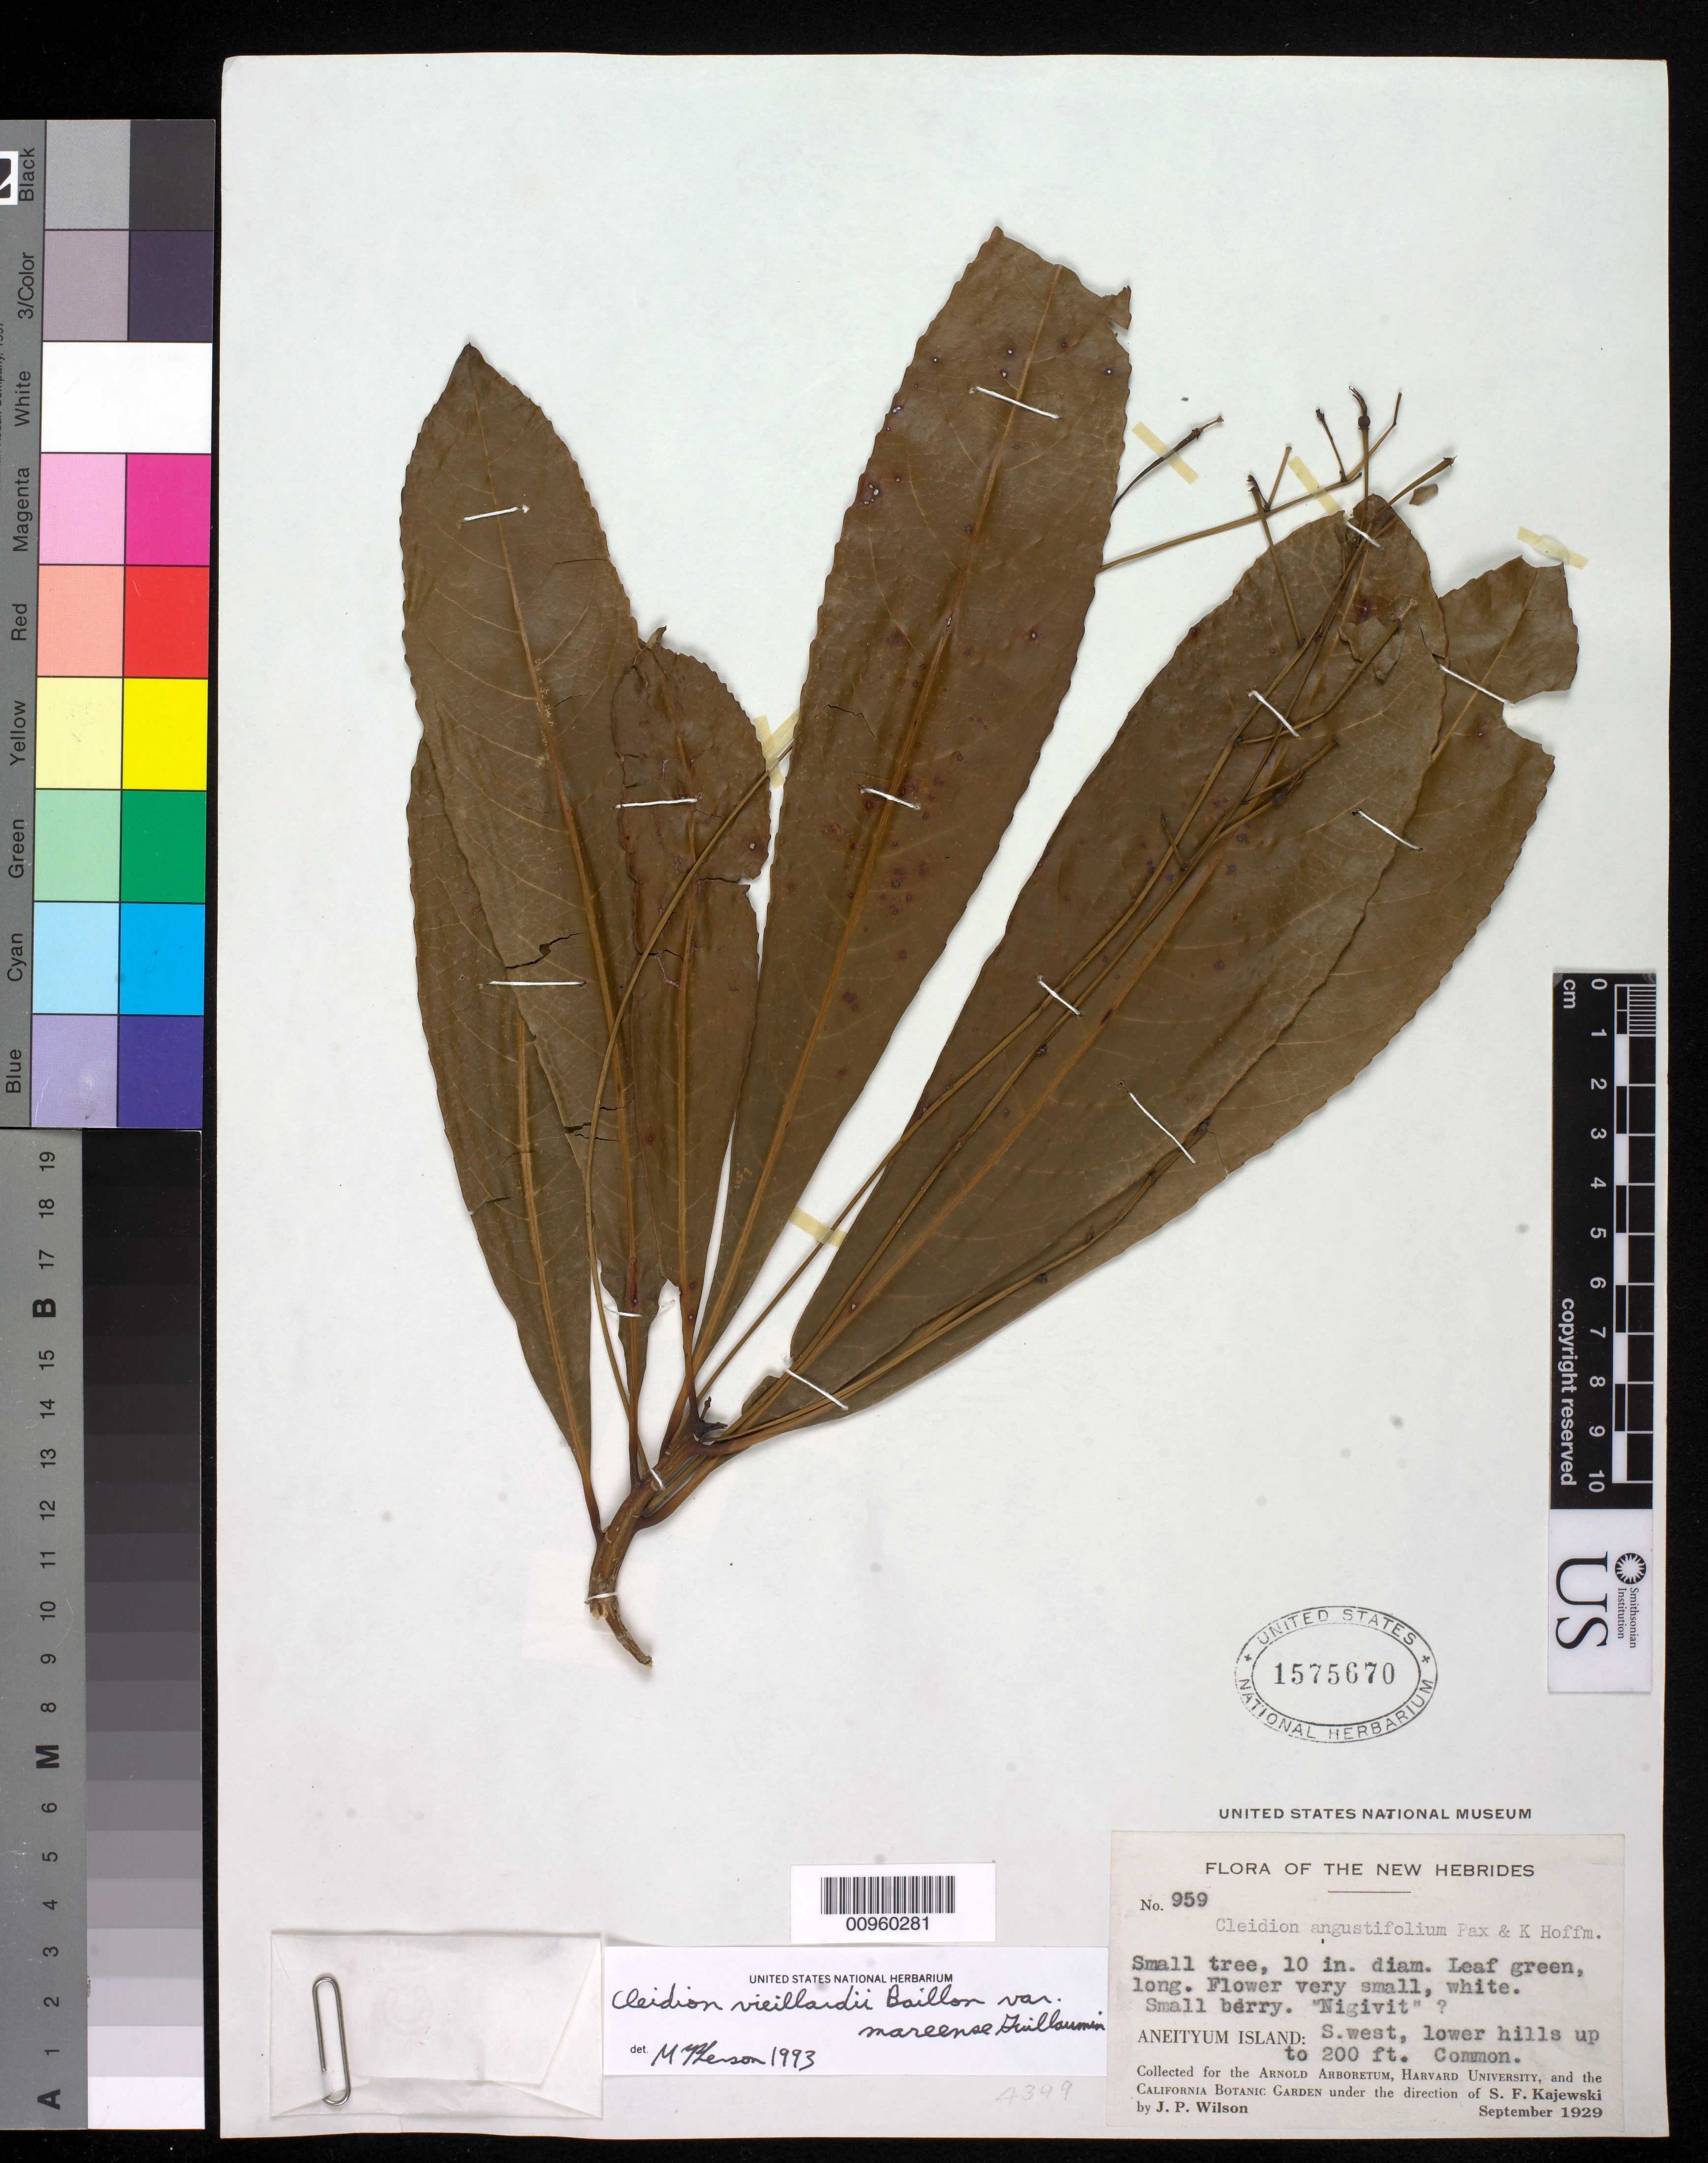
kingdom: Plantae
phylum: Tracheophyta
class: Magnoliopsida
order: Malpighiales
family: Euphorbiaceae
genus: Cleidion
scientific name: Cleidion vieillardii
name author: Baill.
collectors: J. P. Wilson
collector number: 959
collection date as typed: Sep 1929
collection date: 1929-09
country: Vanuatu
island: Anatom [Aneityum]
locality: New Hebrides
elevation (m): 61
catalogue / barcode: US 1517567